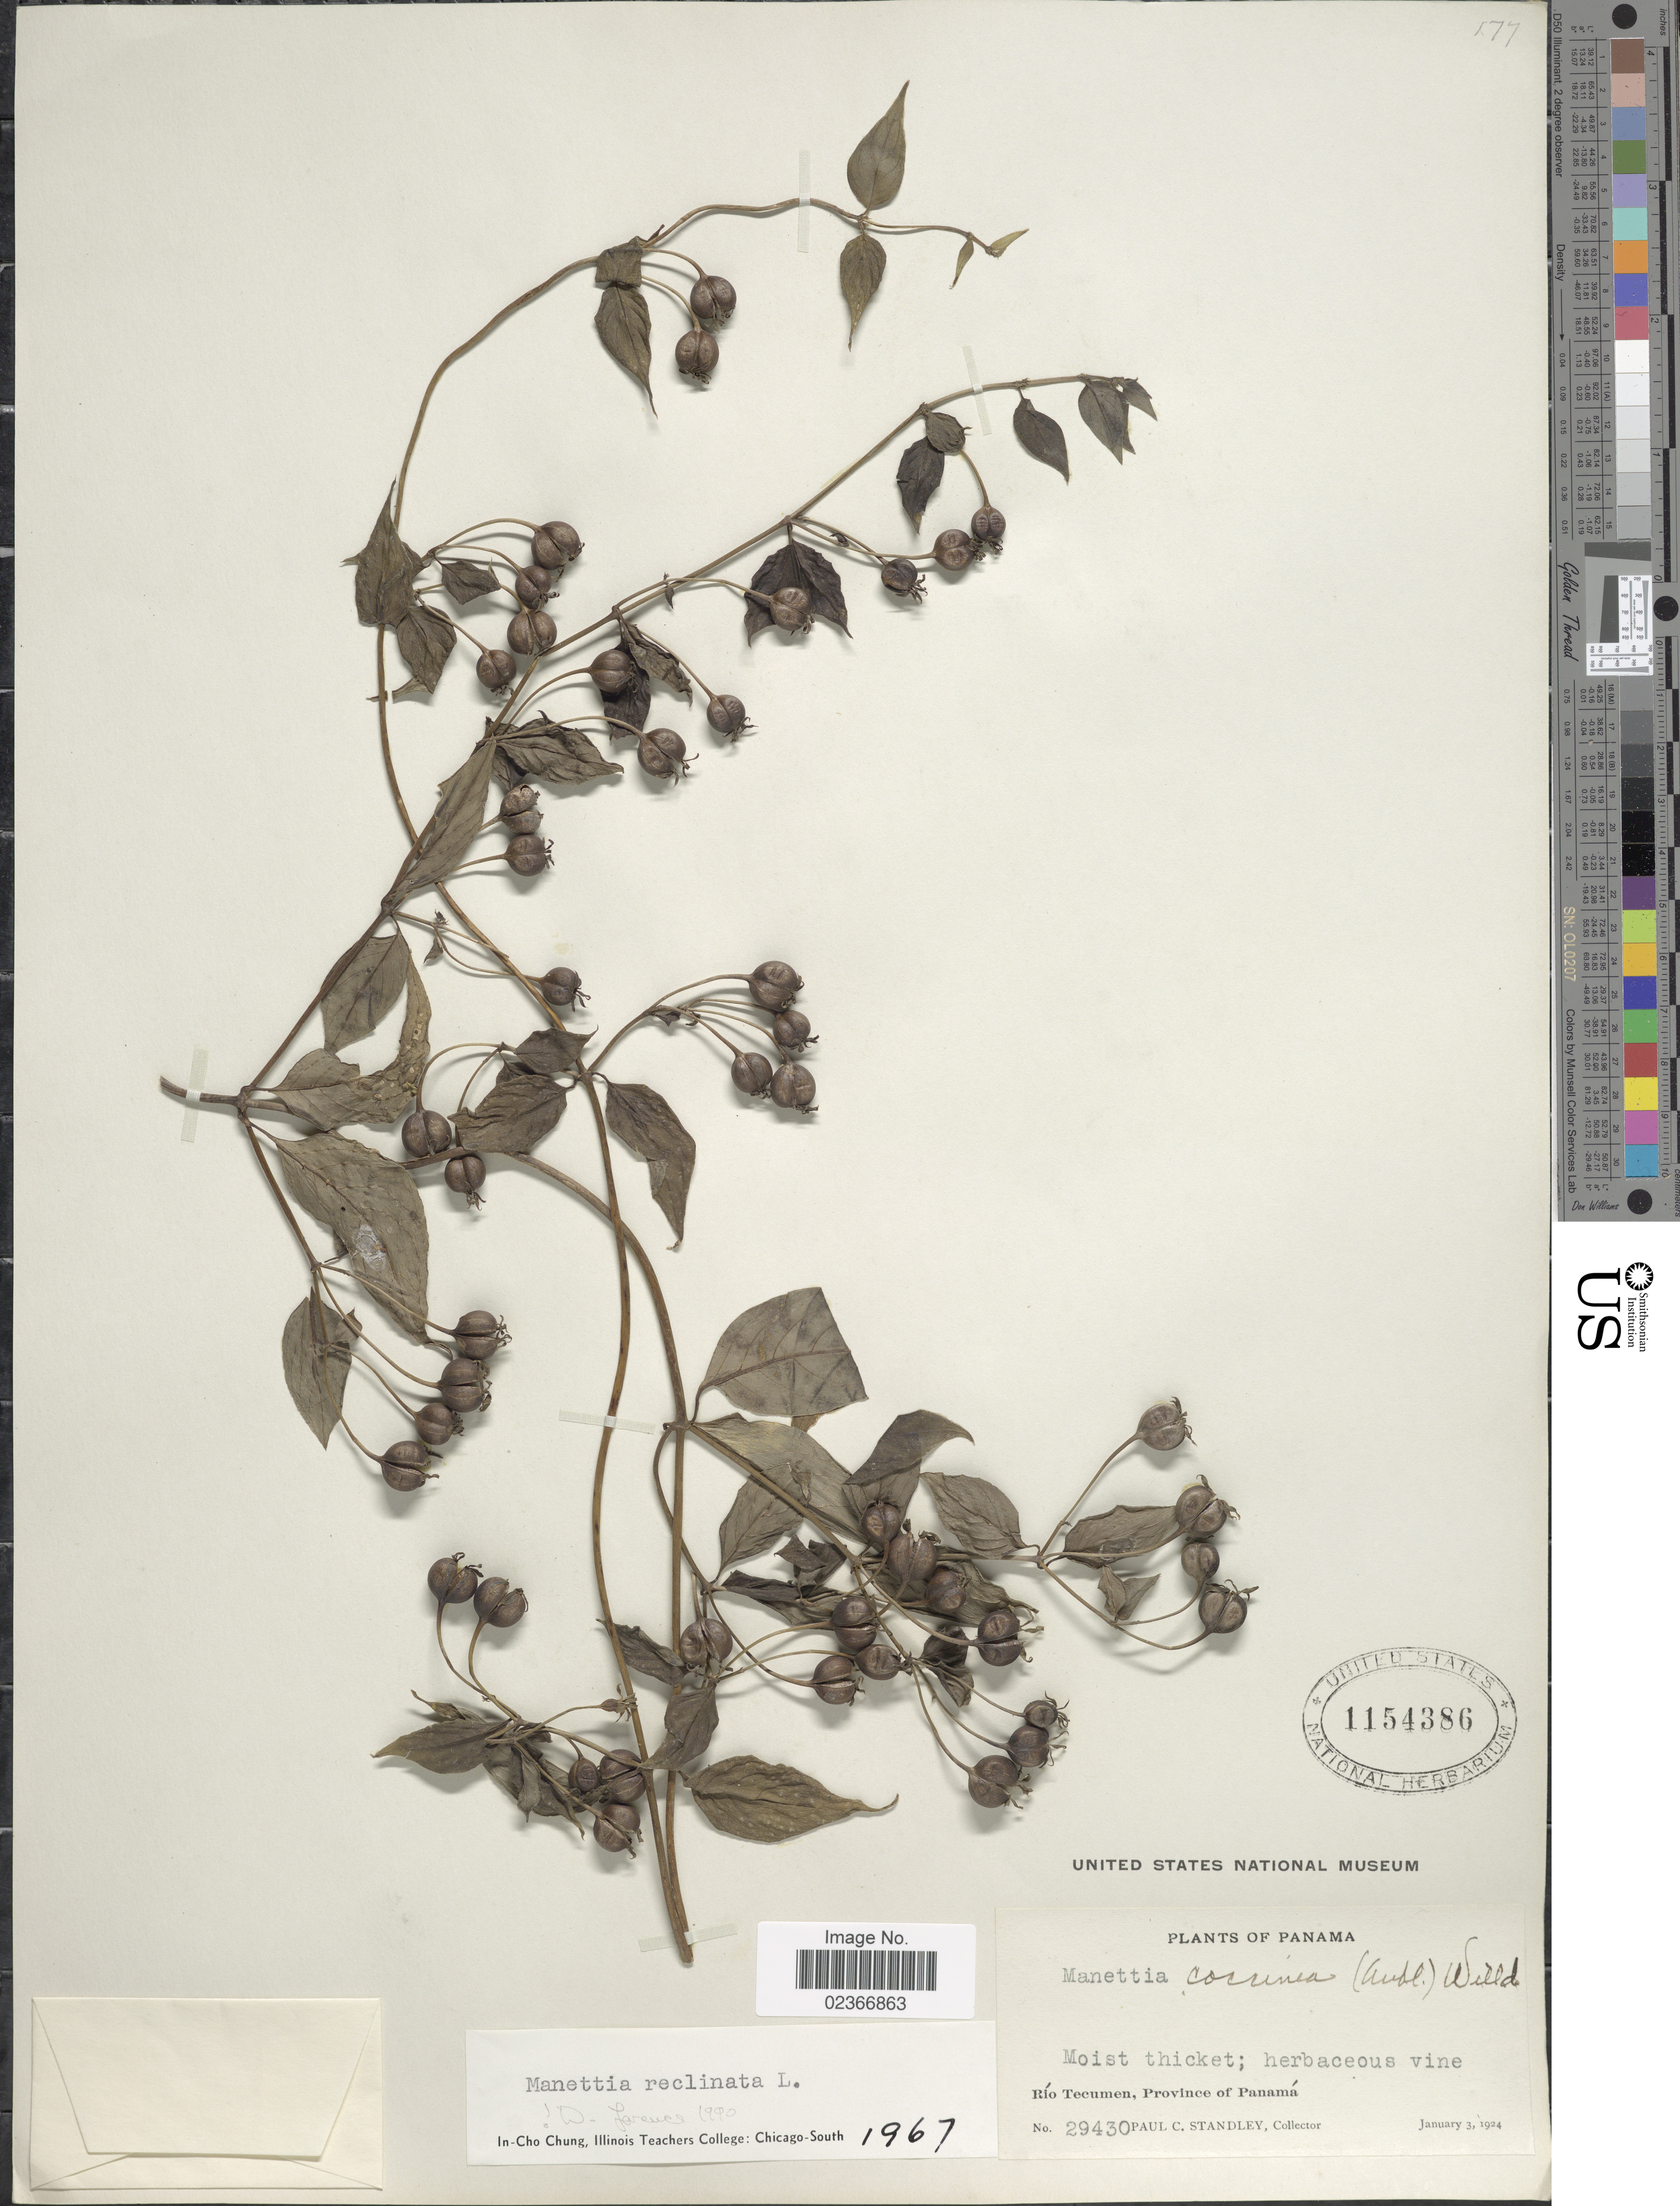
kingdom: Plantae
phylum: Tracheophyta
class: Magnoliopsida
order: Gentianales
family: Rubiaceae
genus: Manettia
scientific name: Manettia reclinata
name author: L.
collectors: P. C. Standley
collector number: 29430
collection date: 1924-01-03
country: Panama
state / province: Panamá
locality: Rio Tecumen, Province of Panama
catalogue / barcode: US 1154386